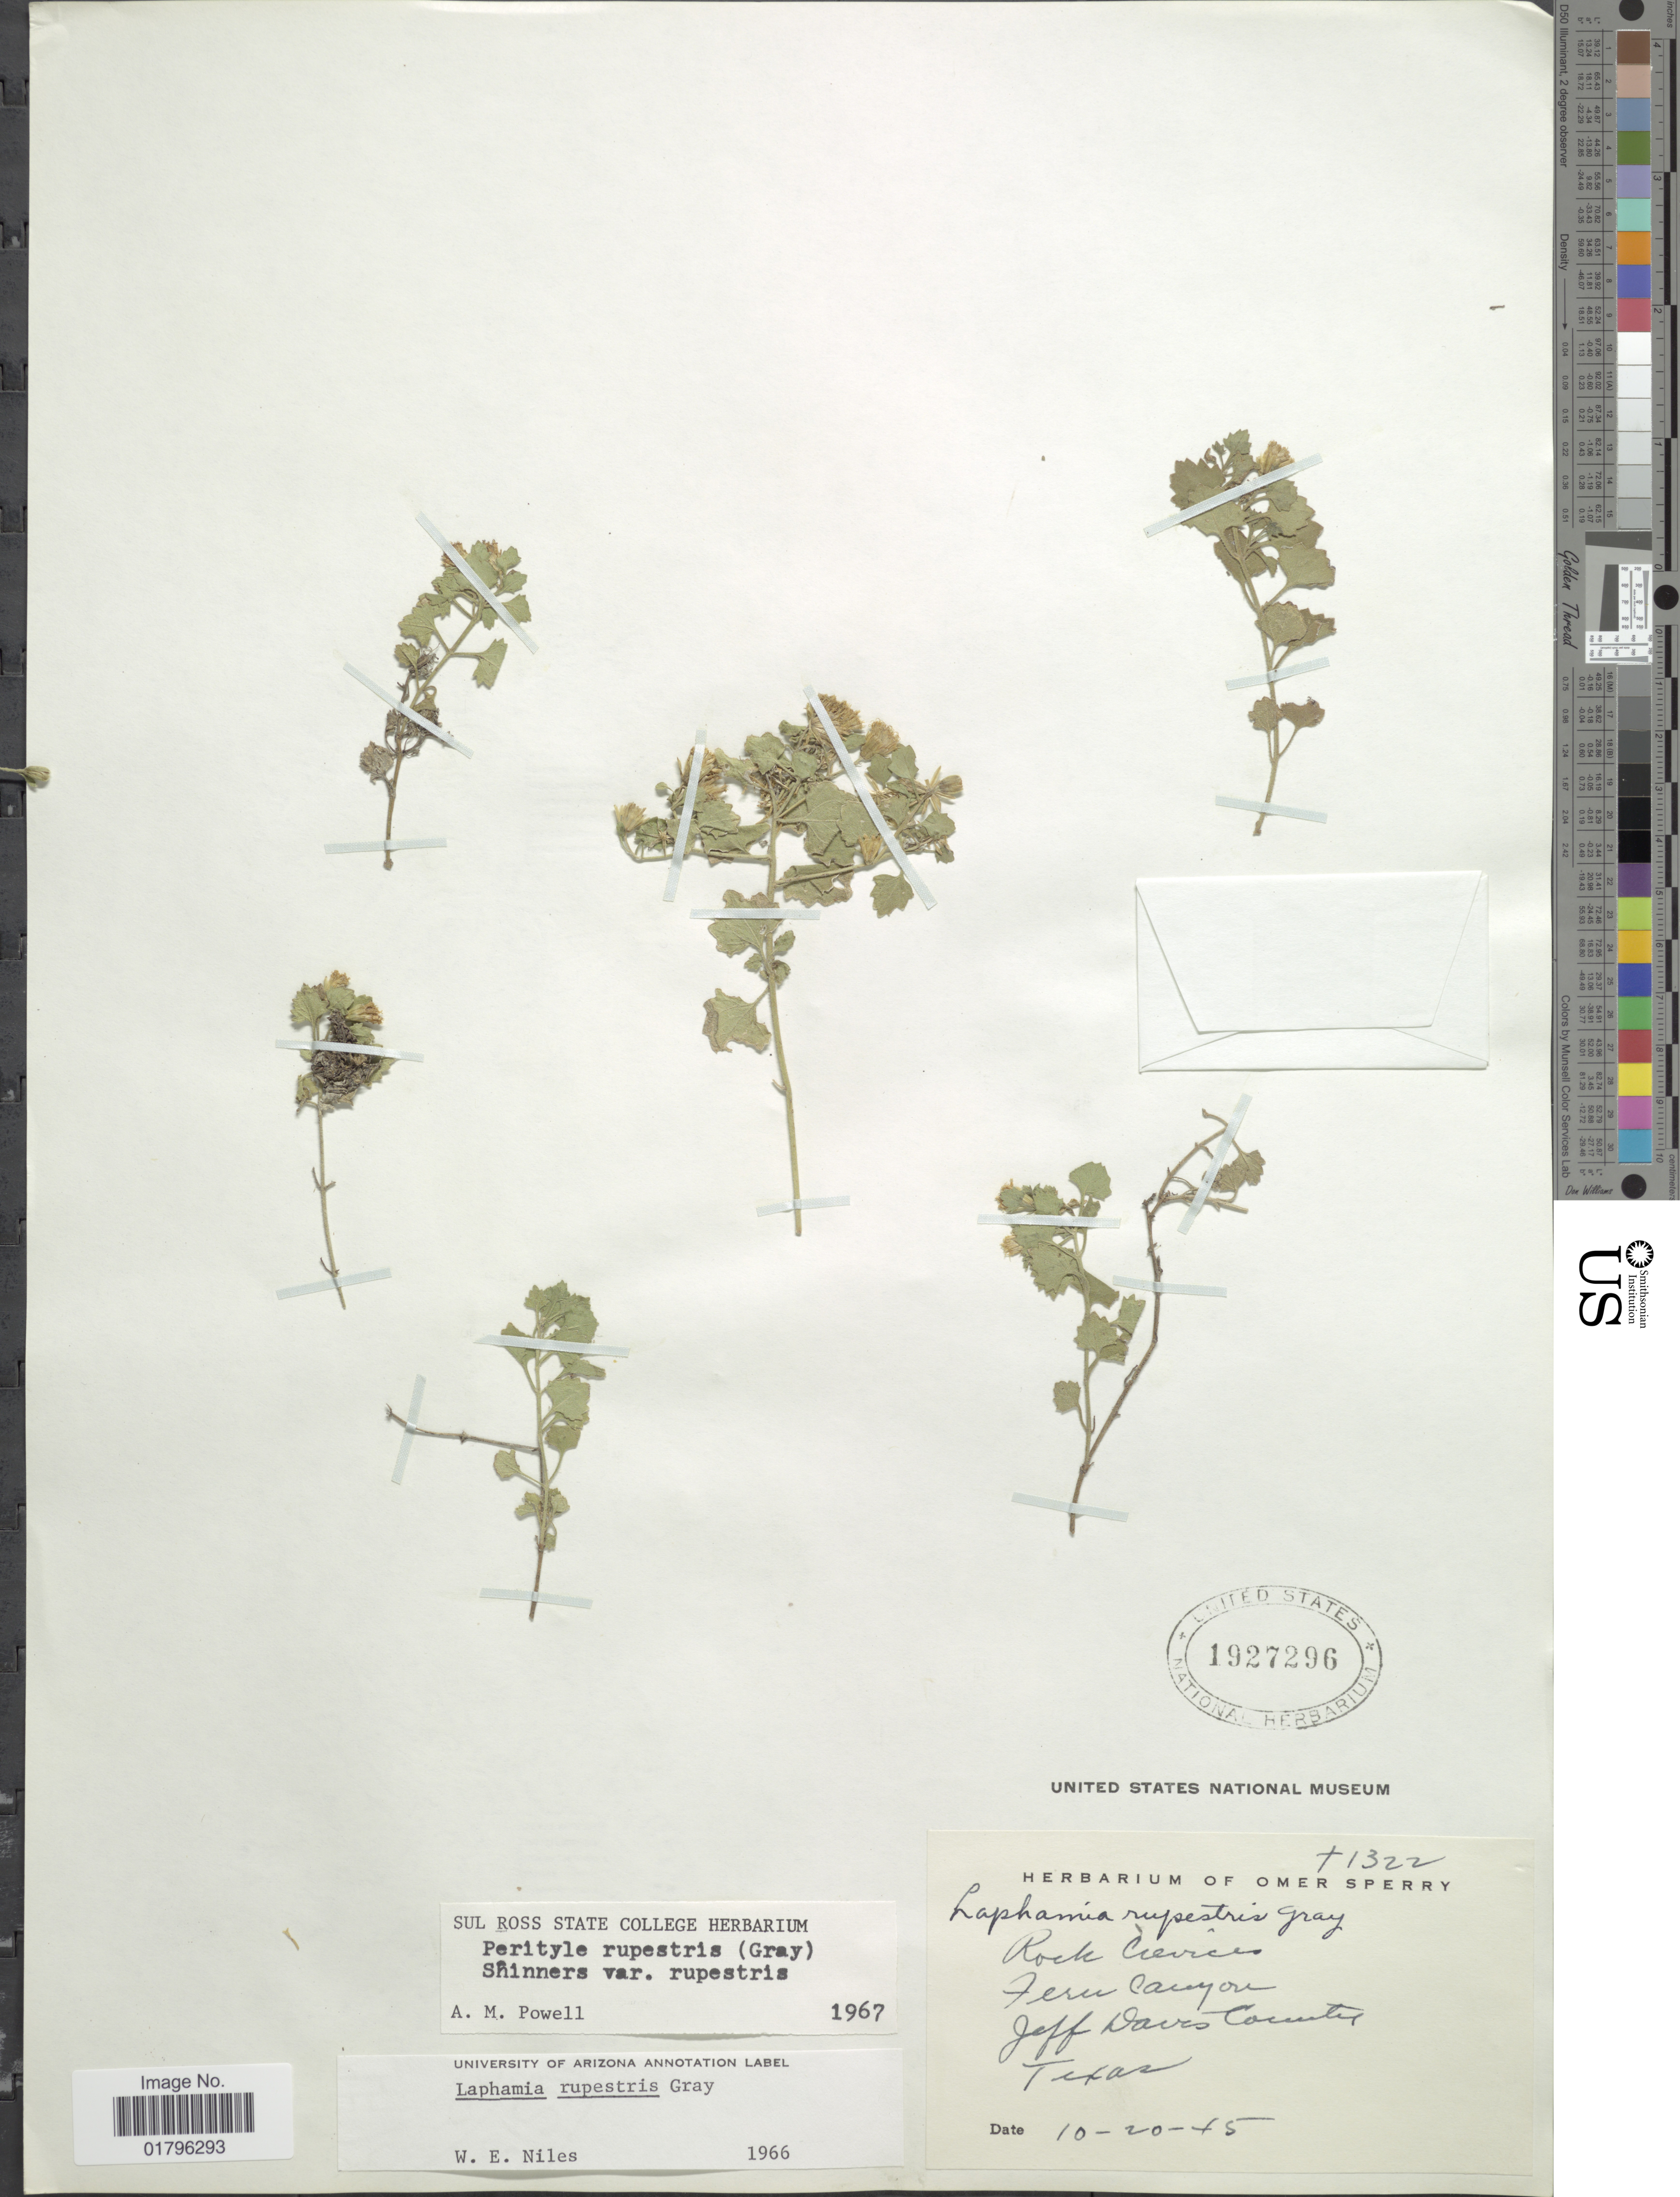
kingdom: Plantae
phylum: Tracheophyta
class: Magnoliopsida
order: Asterales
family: Asteraceae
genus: Perityle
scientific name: Perityle rupestris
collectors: ex. herb. Omer E. Sperry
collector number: t1322*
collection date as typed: Transcribed d/m/y: 20/10/45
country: United States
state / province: Texas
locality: Fern Canyon, Jeff Davis County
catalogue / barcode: US 1927296